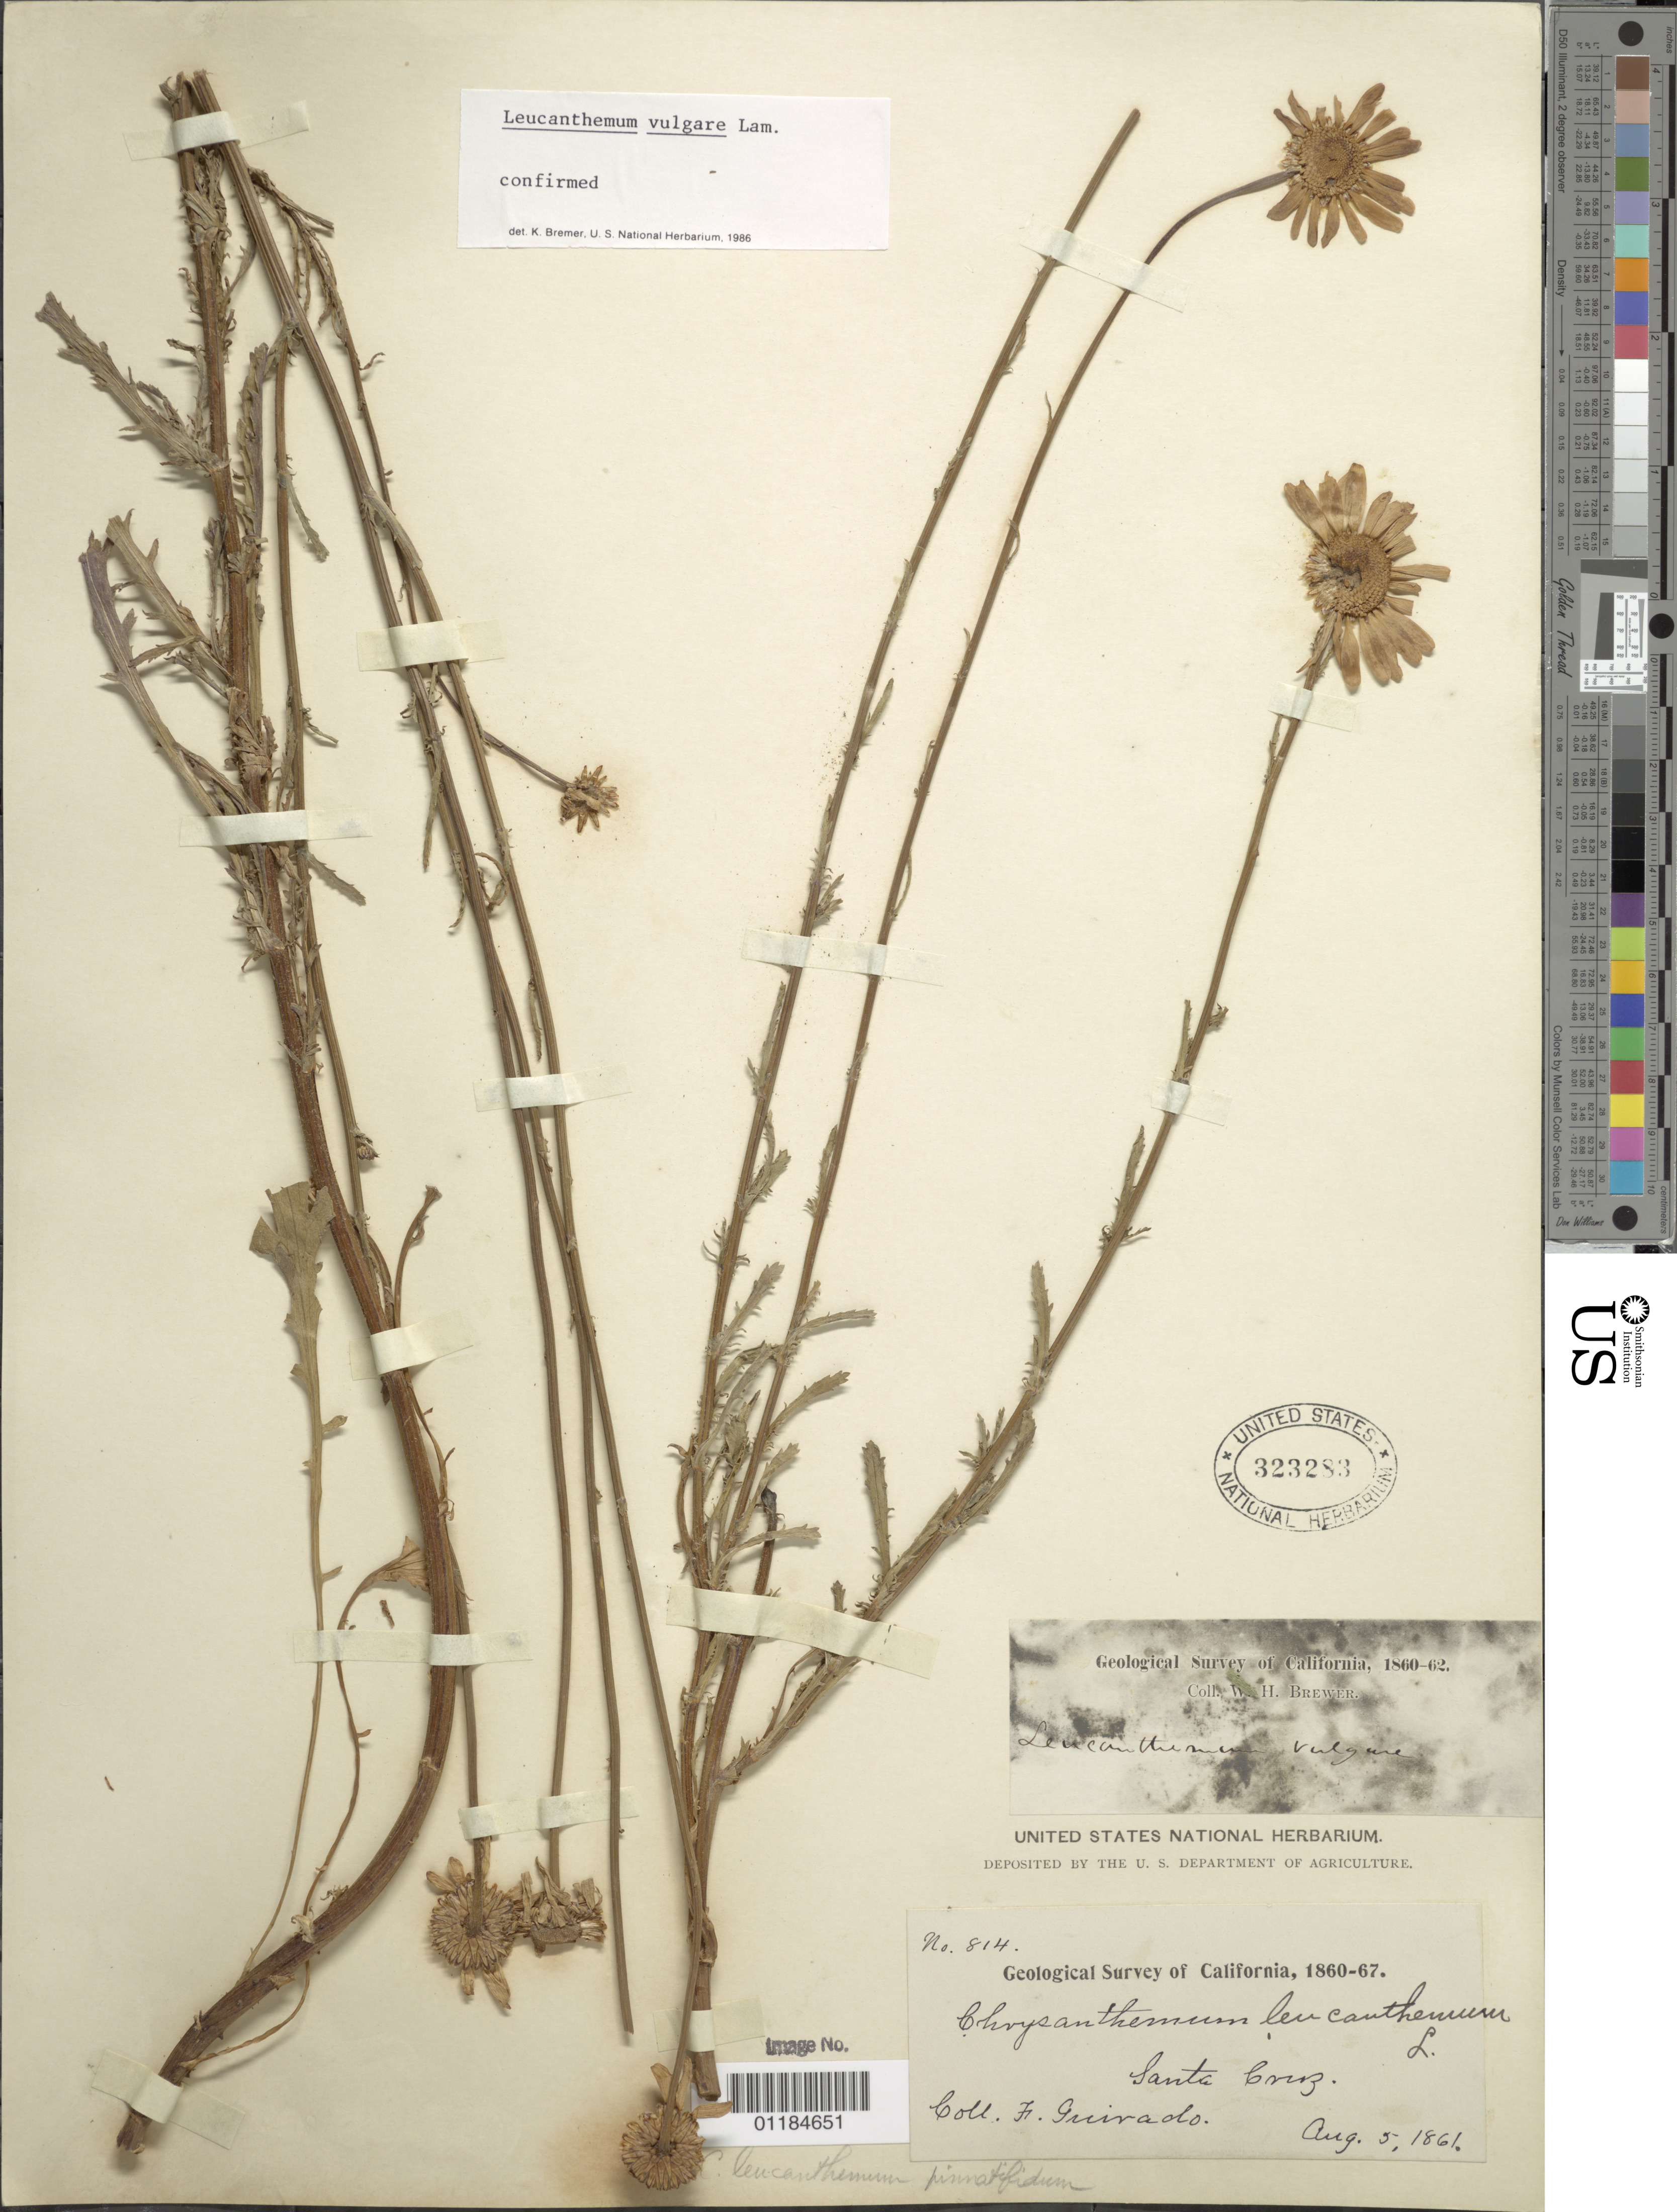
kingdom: Plantae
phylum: Tracheophyta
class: Magnoliopsida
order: Asterales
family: Asteraceae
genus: Leucanthemum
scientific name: Leucanthemum vulgare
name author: Lam.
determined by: Bremer, K.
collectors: F. Guirado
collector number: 814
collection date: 1861-08-05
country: United States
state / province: California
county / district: Santa Cruz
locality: near Santa Cruz.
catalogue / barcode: US 323283